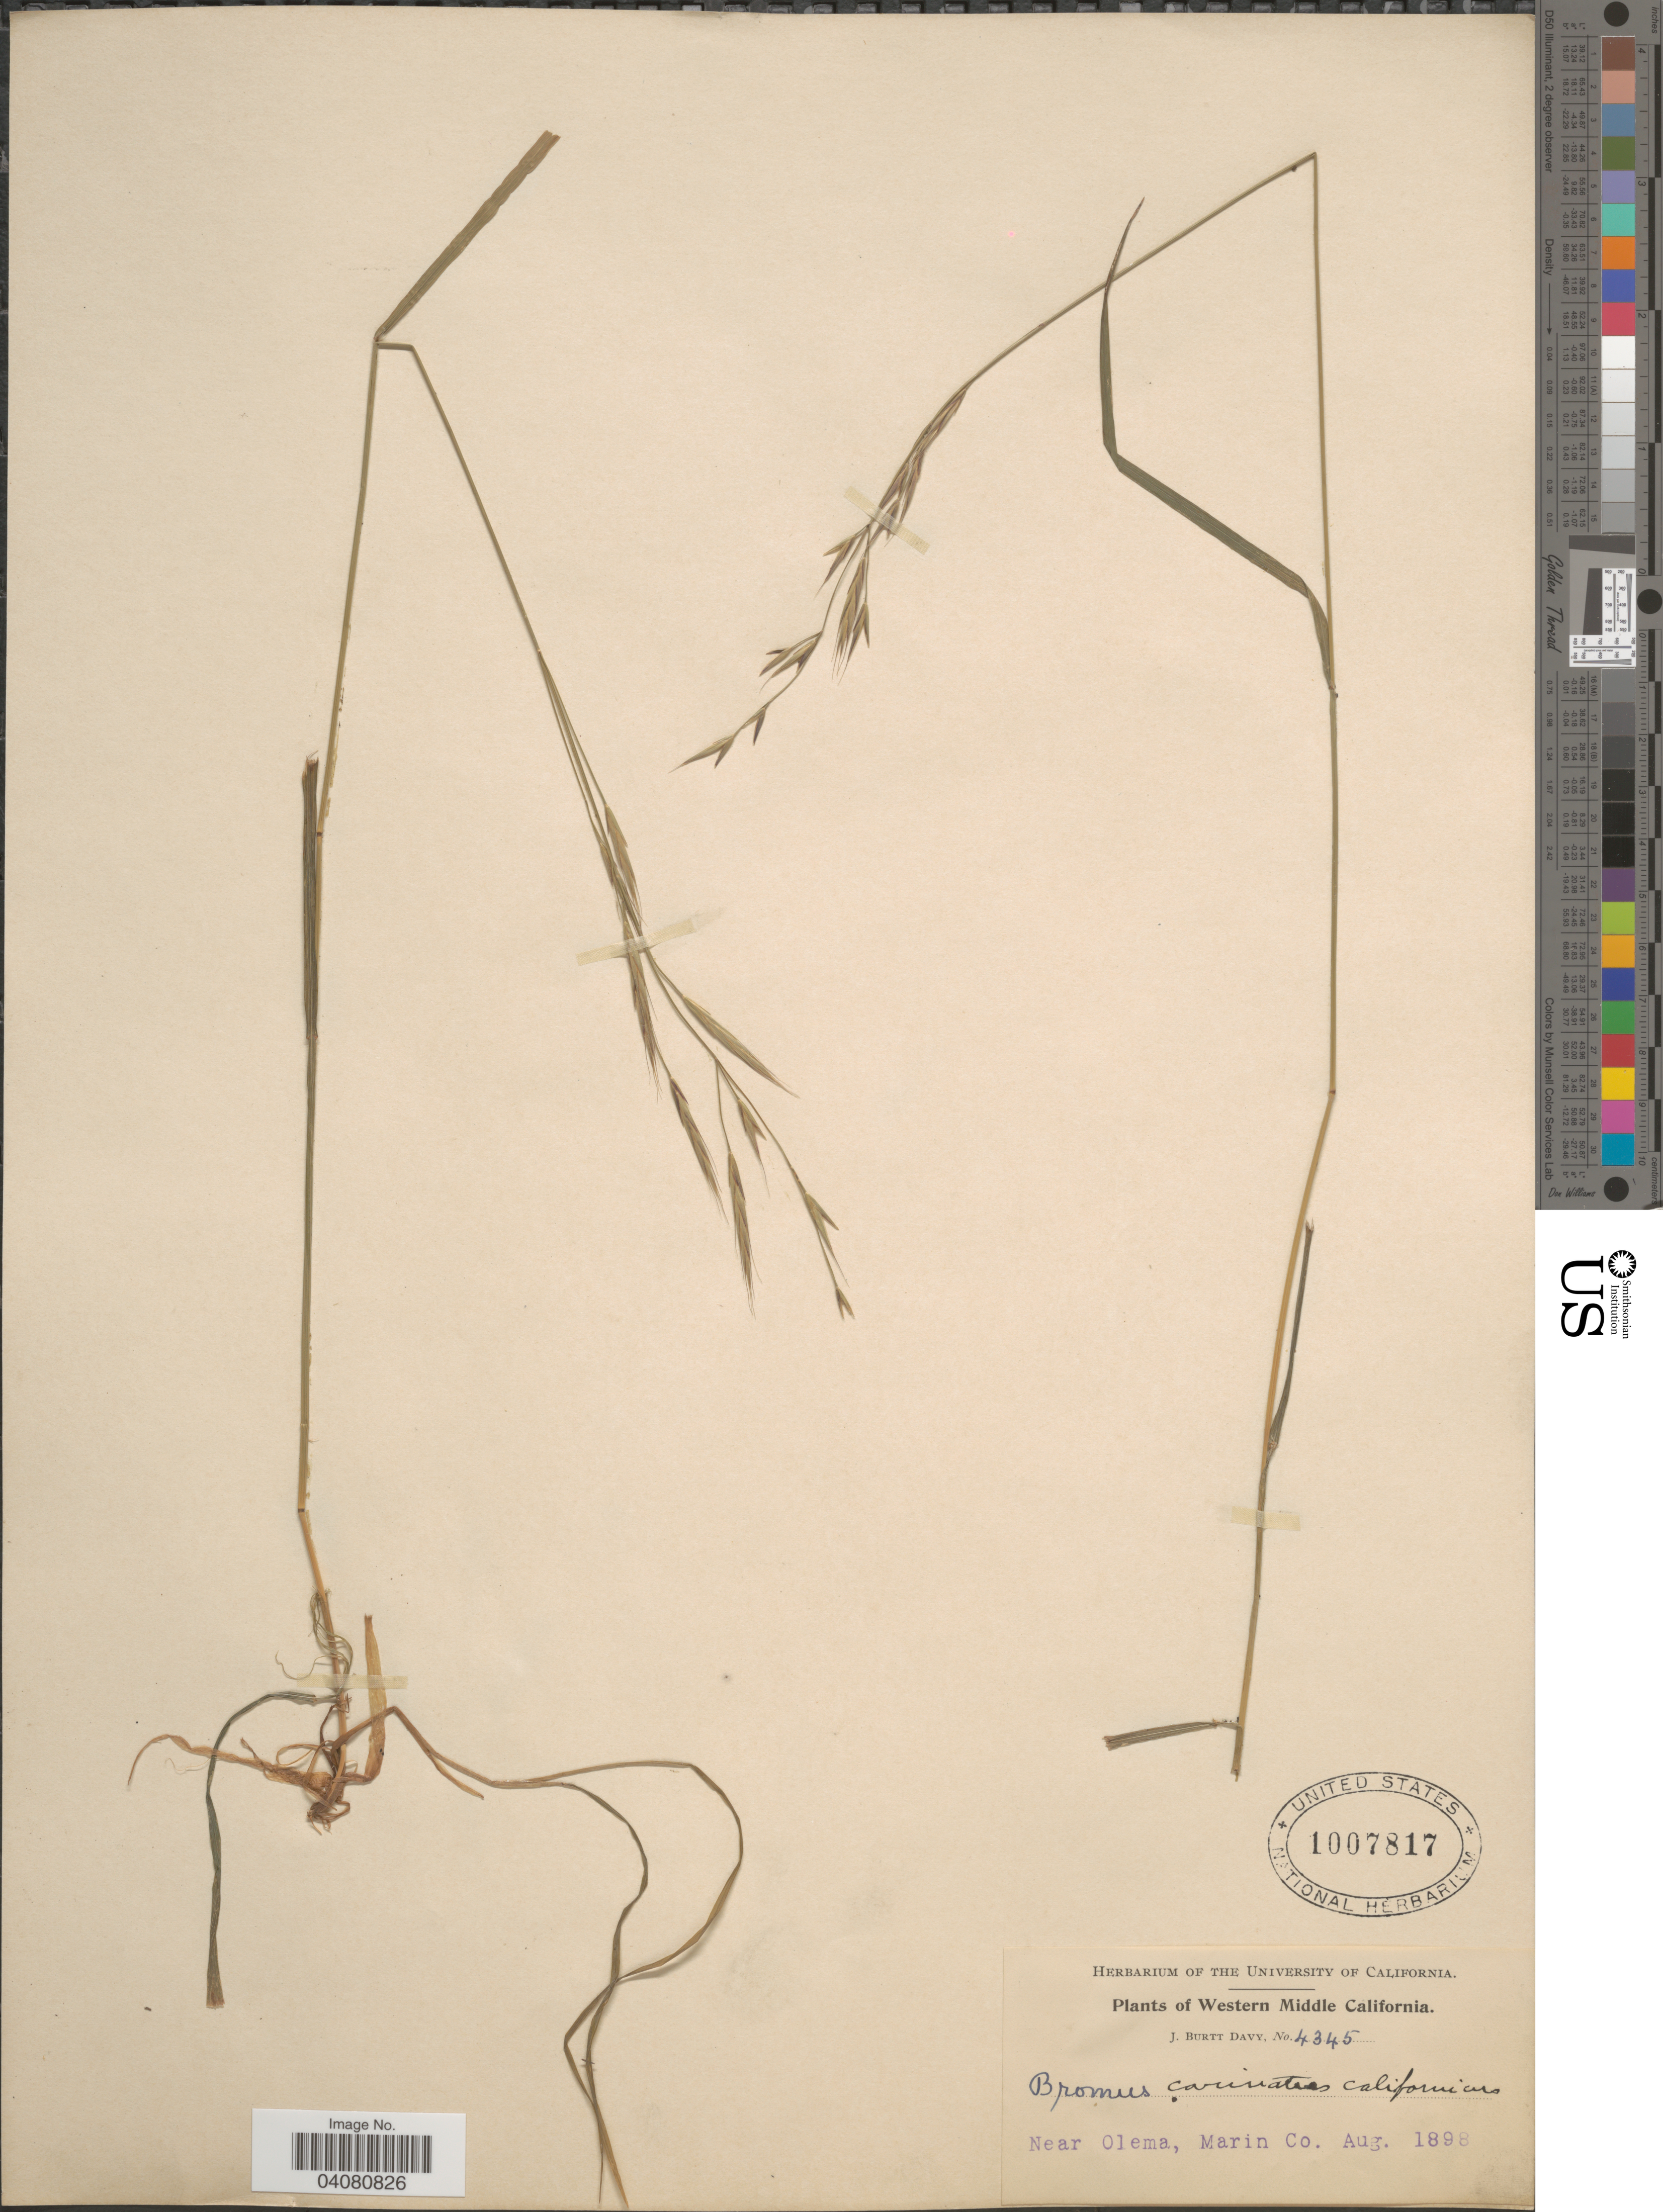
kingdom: Plantae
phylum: Tracheophyta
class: Liliopsida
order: Poales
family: Poaceae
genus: Bromus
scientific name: Bromus carinatus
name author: Hook. & Arn.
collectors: J. Burtt Davy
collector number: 4345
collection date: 1898-08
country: United States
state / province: California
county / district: Marin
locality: Western Middle California. Near Olema, Marin Co.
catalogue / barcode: US 1007817